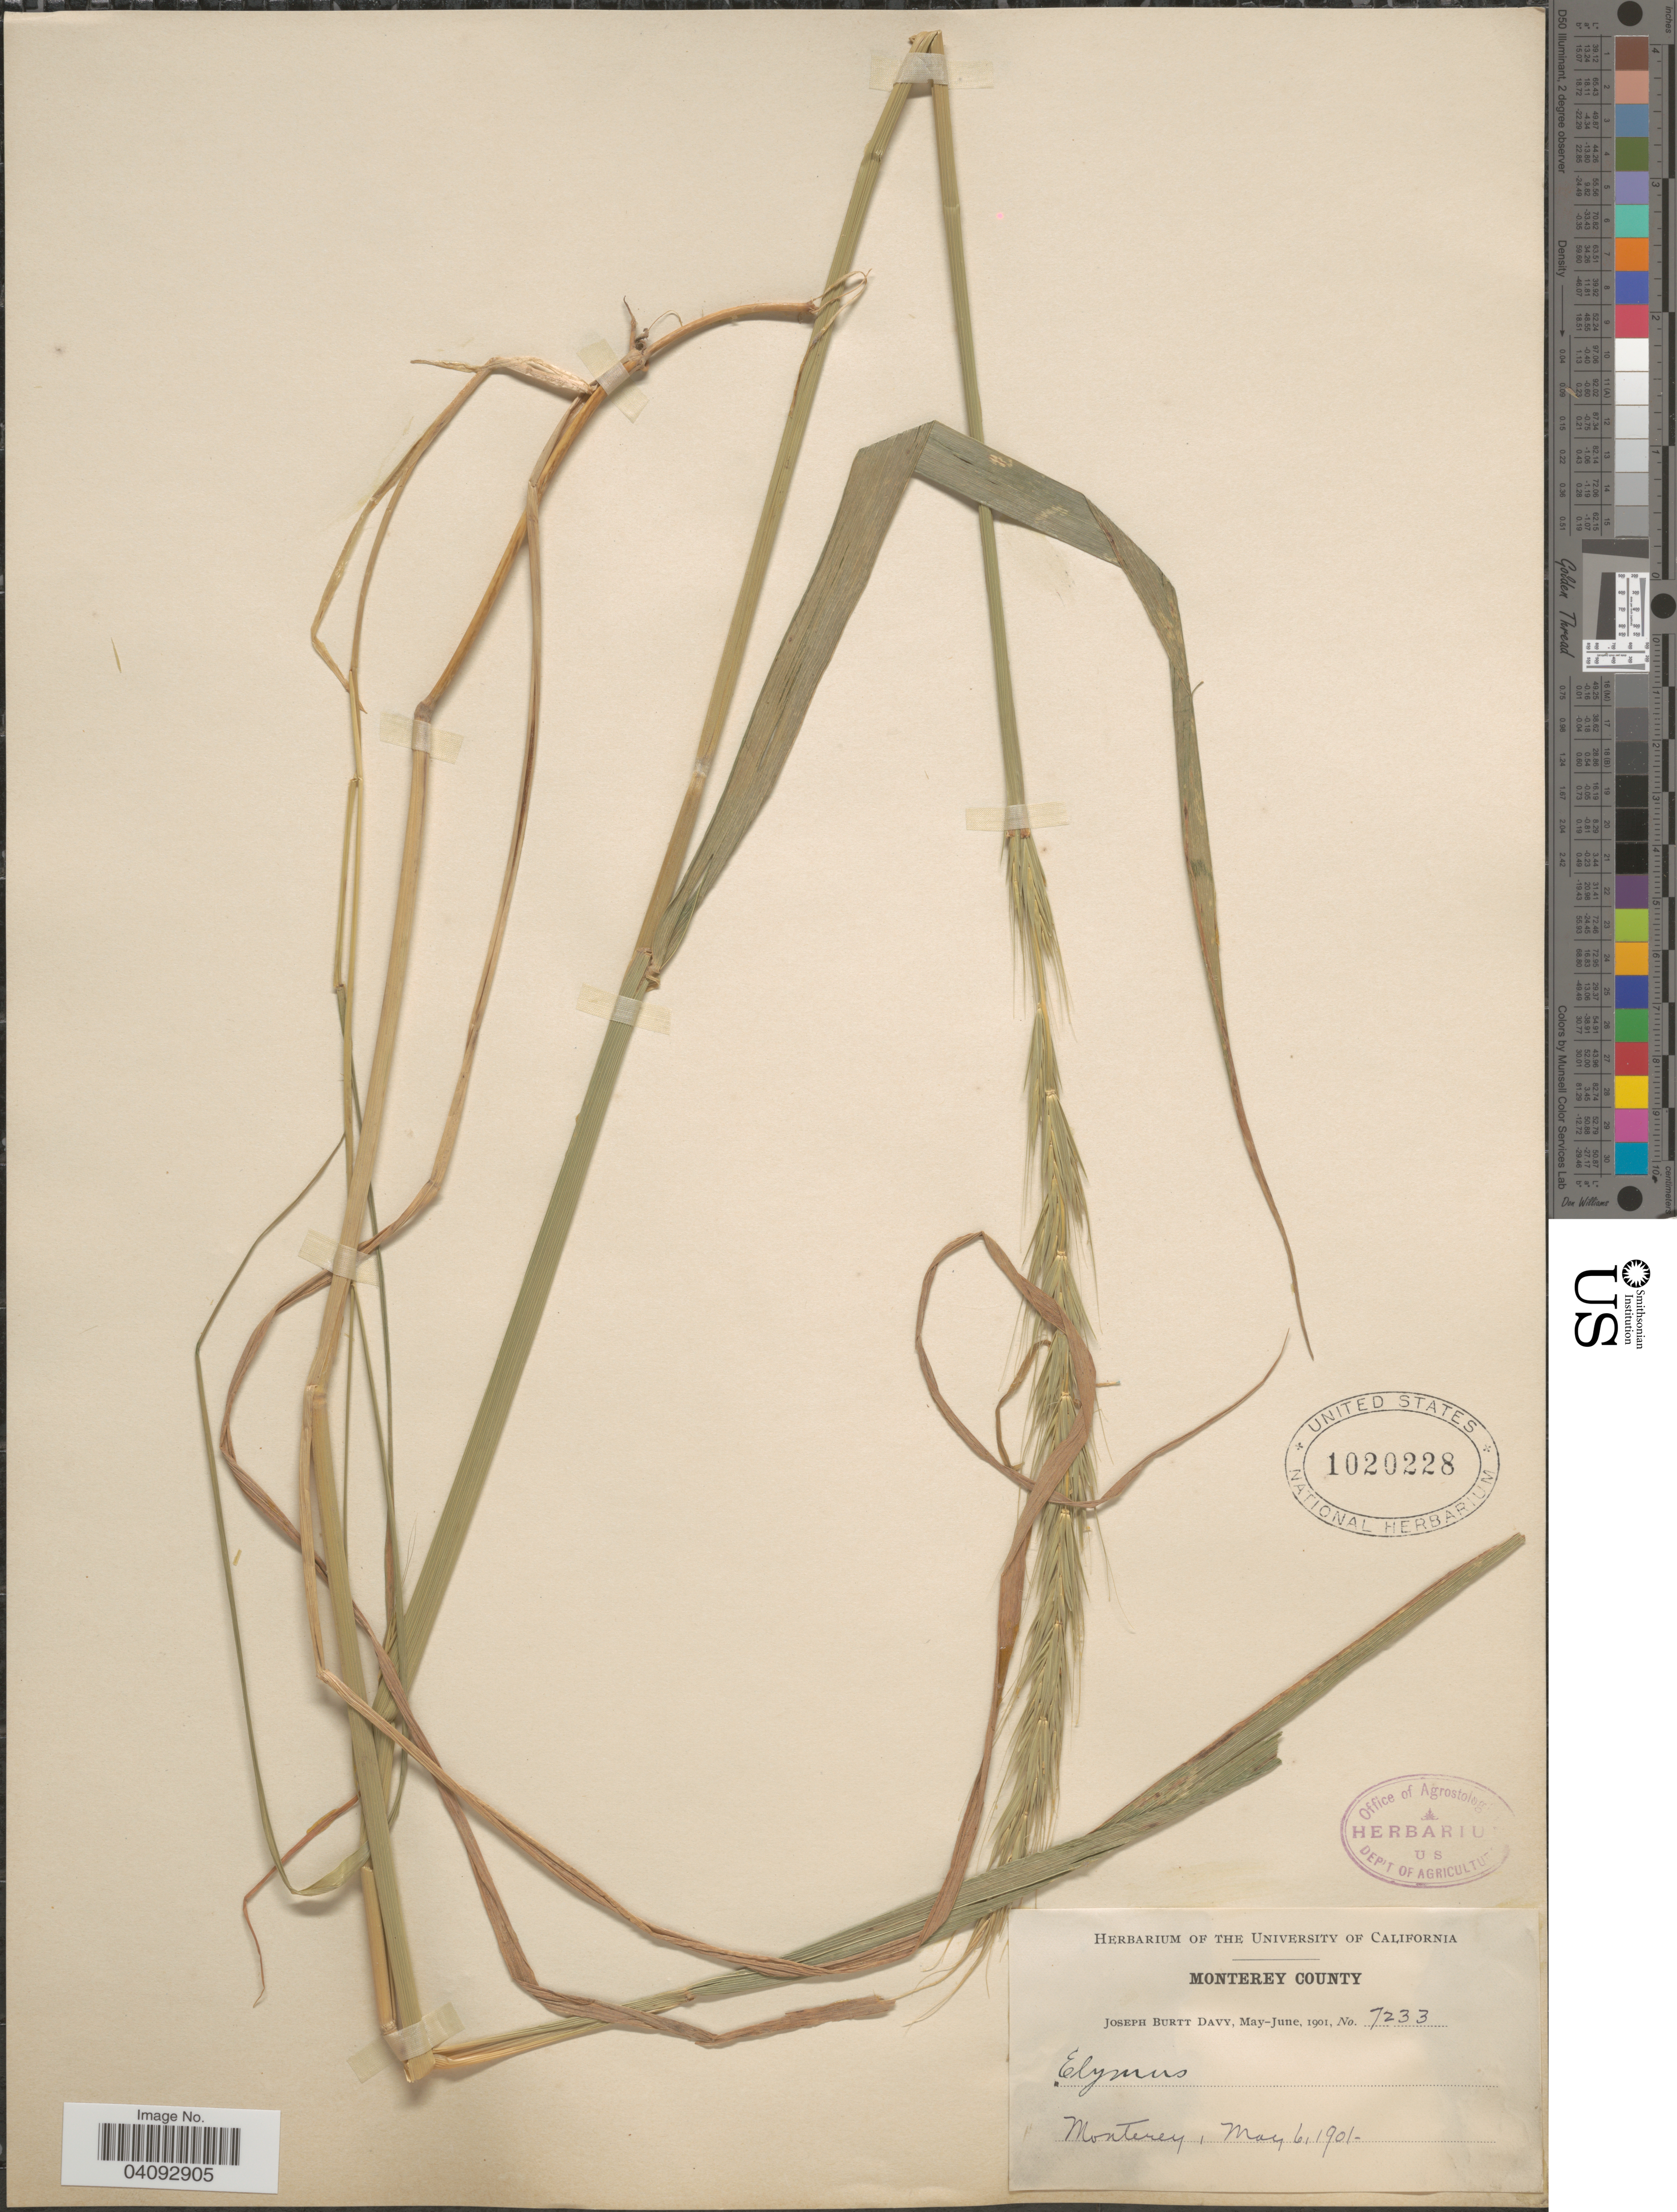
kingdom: Plantae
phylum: Tracheophyta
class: Liliopsida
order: Poales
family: Poaceae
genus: Elymus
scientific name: Elymus glaucus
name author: Buckley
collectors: J. Burtt Davy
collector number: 7233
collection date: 1901-05-06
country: United States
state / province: California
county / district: Monterey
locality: Monterey County.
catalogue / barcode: US 1020228